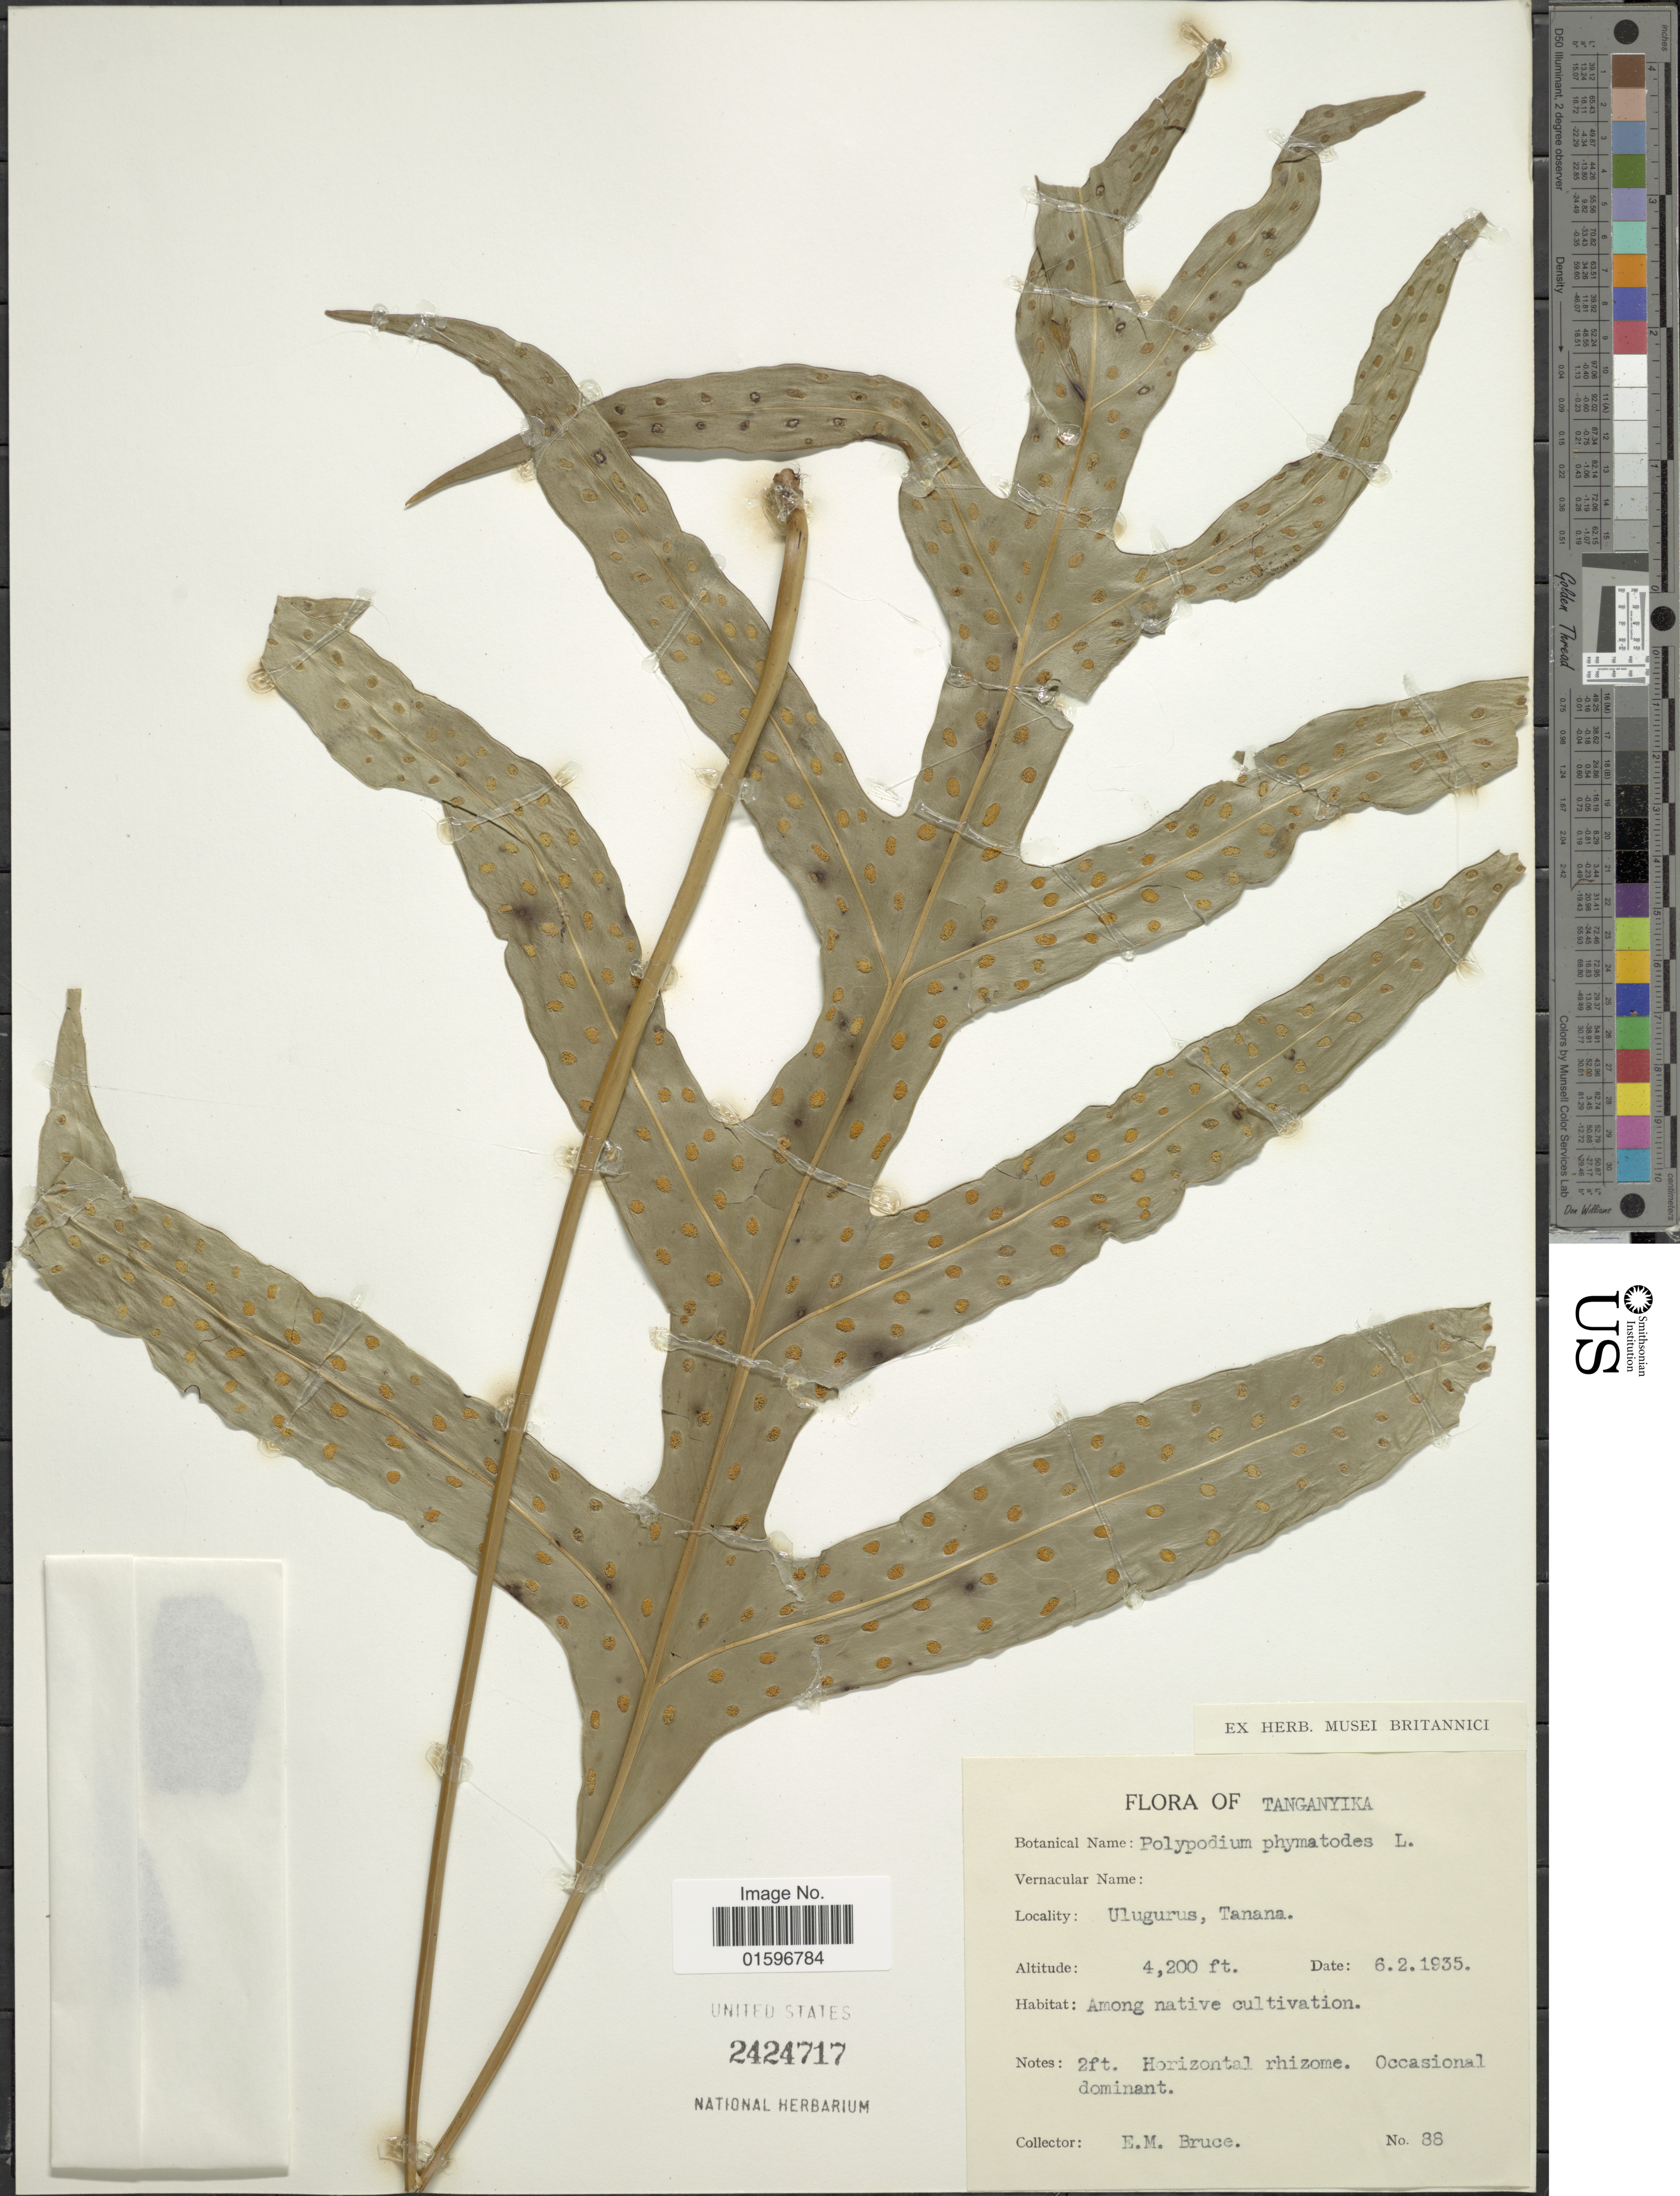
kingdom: Plantae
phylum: Tracheophyta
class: Polypodiopsida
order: Polypodiales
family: Polypodiaceae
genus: Polypodium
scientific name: Polypodium scolopendria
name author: Burm. f.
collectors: E. Bruce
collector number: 88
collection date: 1935-02-06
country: Tanzania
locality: Tanganyika, Ulugurus, Tanana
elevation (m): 1280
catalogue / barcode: US 2424717